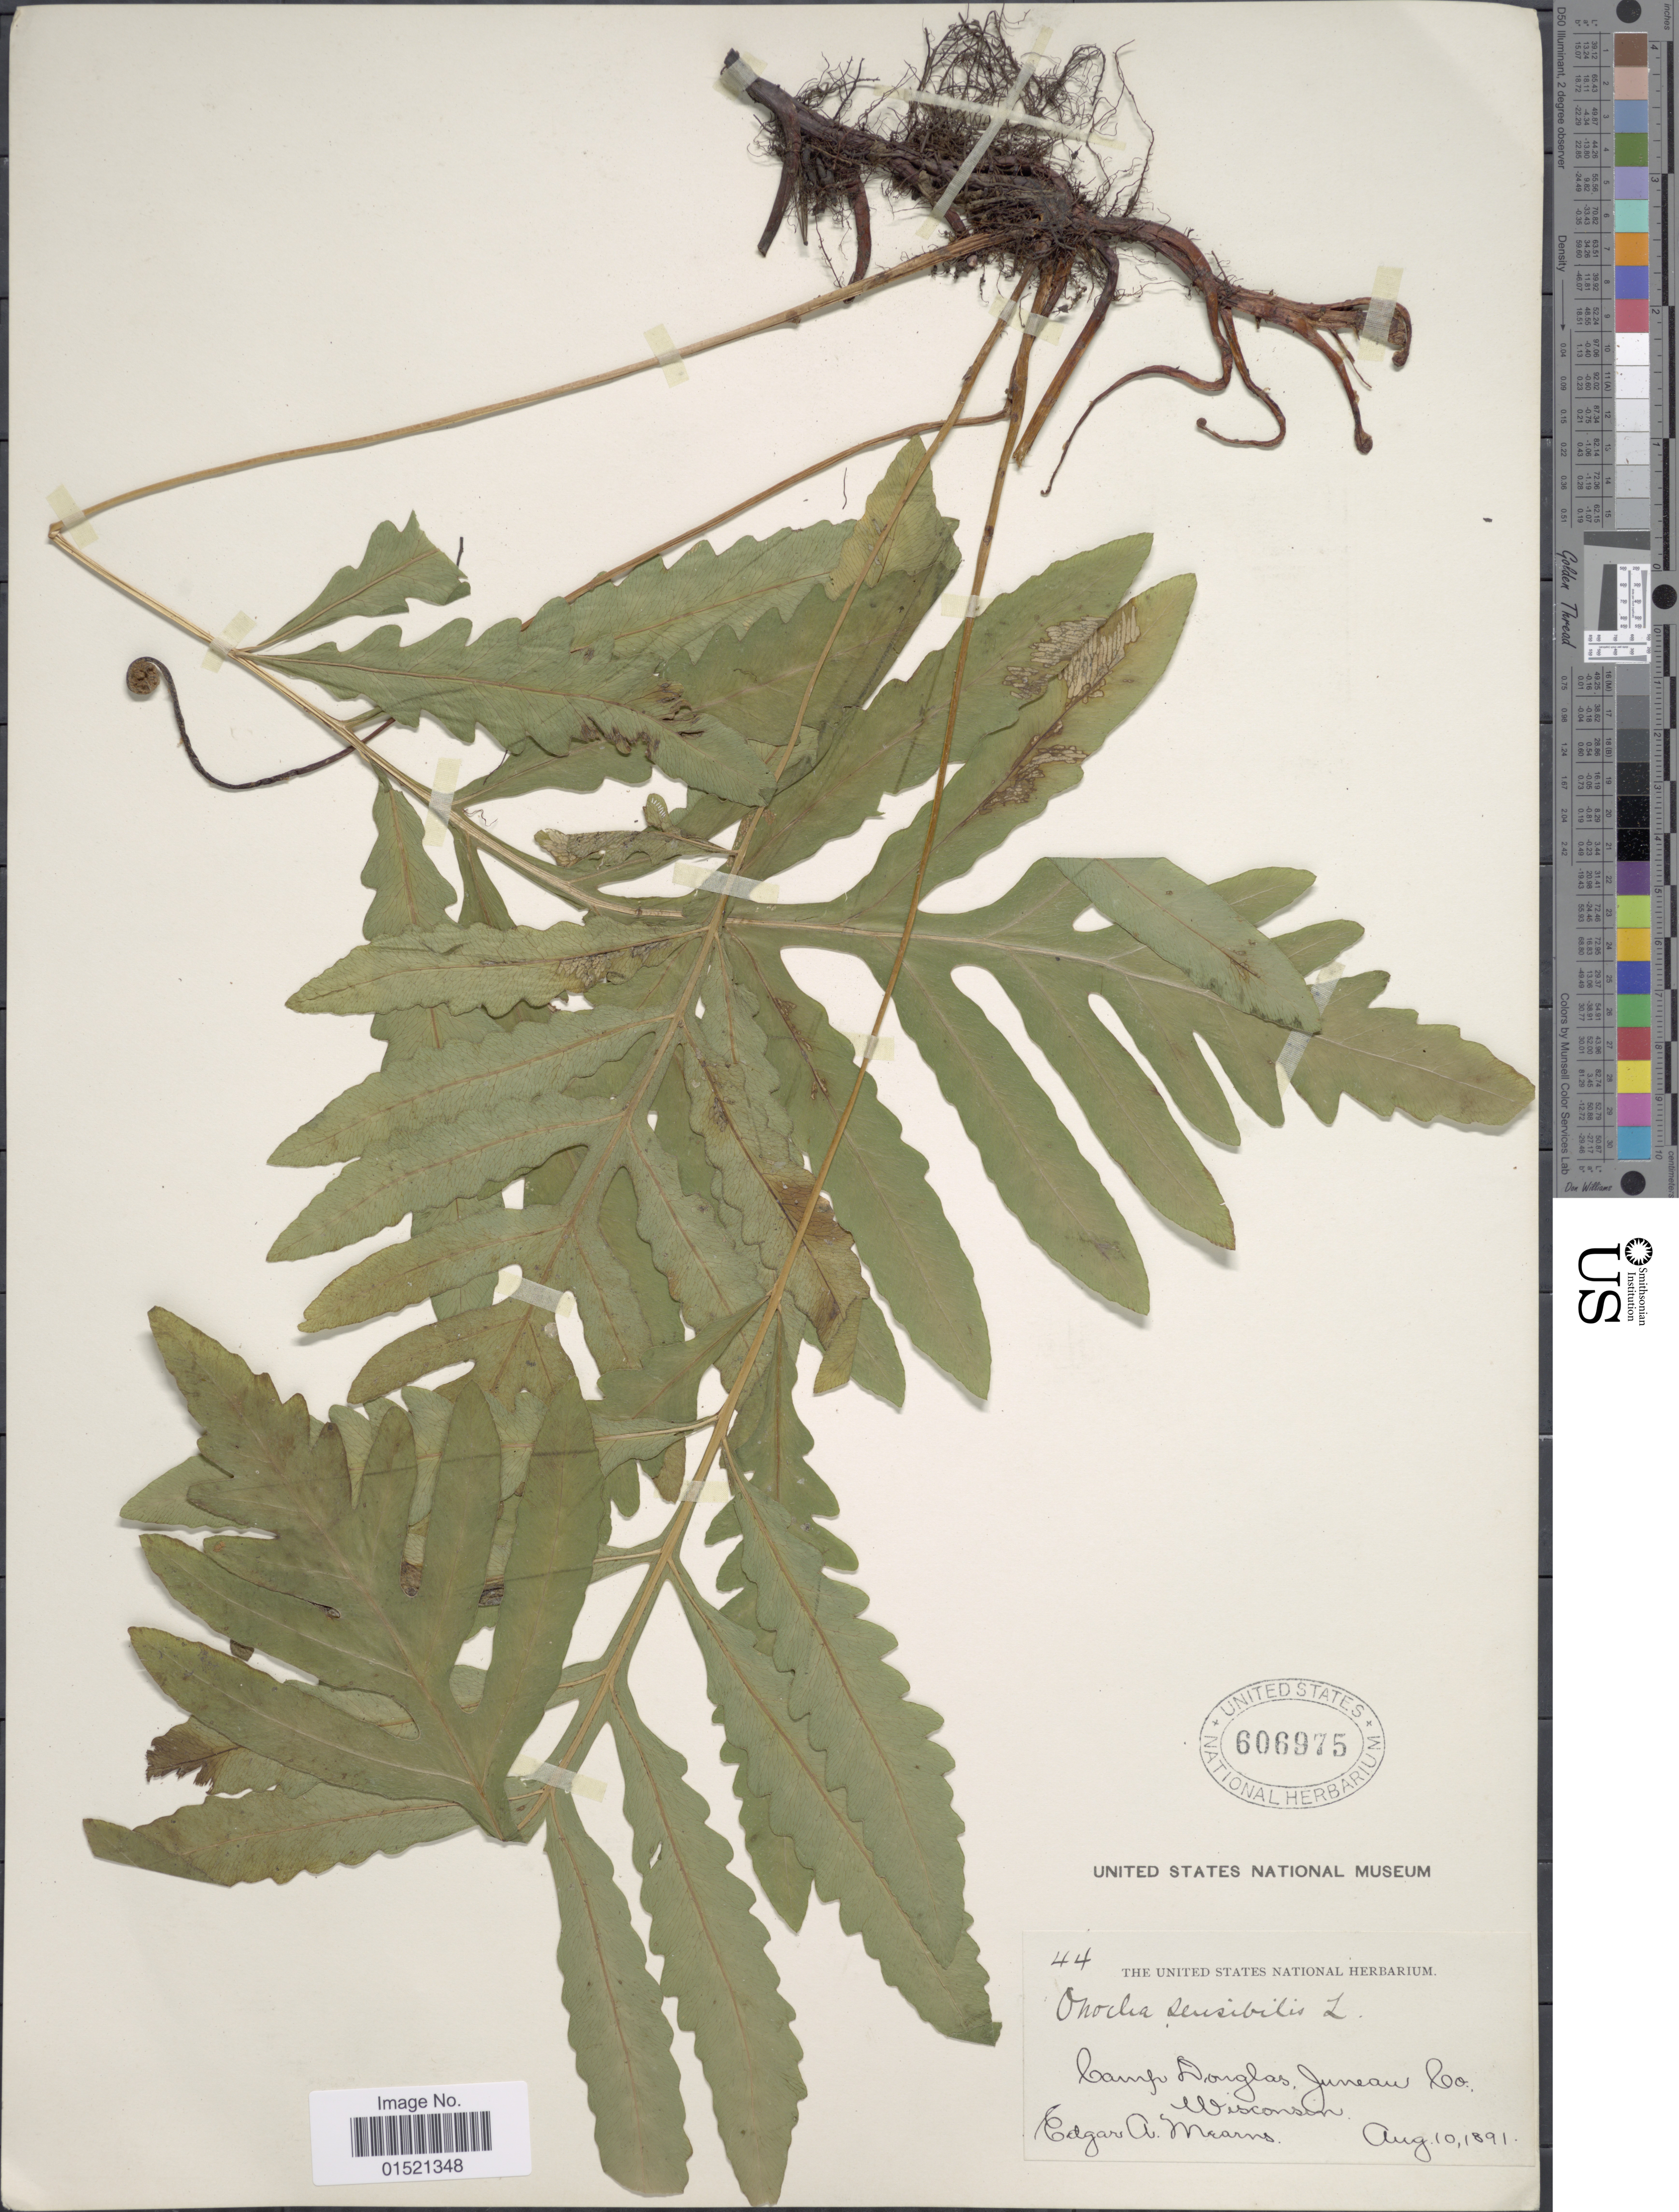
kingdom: Plantae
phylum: Tracheophyta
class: Polypodiopsida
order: Polypodiales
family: Onocleaceae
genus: Onoclea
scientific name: Onoclea sensibilis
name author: L.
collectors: E. A. Mearns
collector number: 44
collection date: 1891-08-10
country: United States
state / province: Wisconsin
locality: Camp Douglas, Juneau Co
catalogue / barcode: US 606975